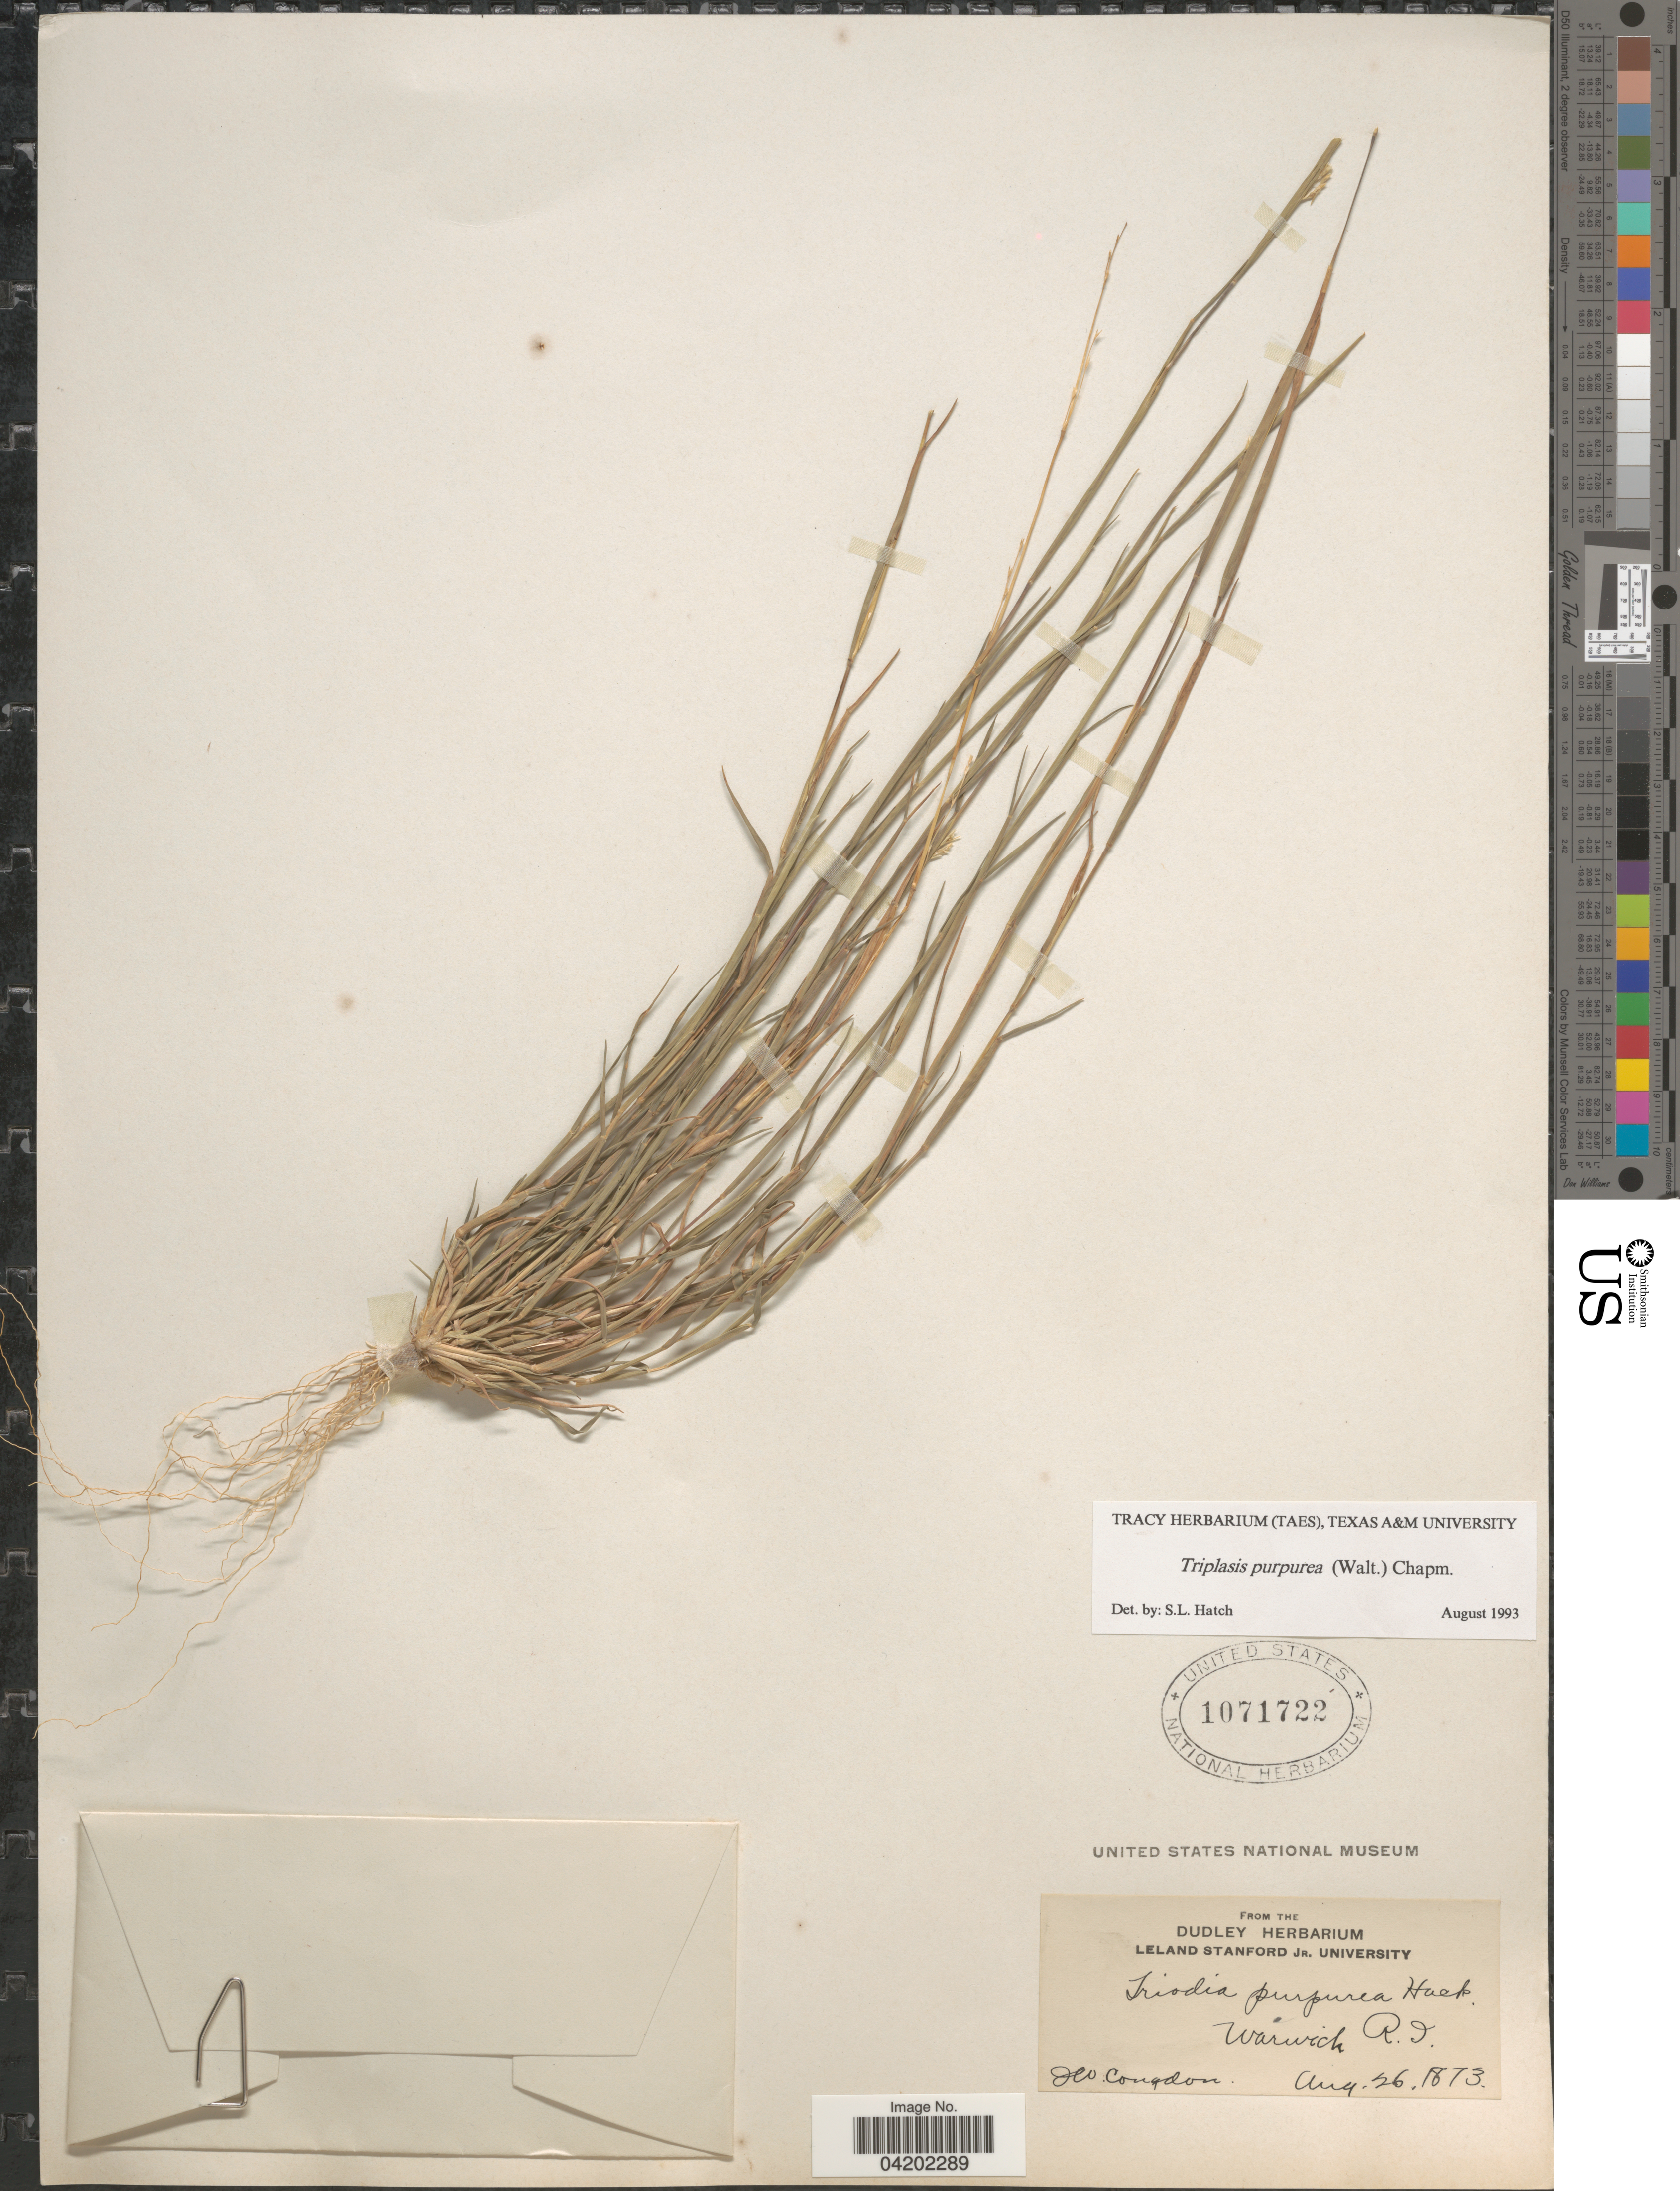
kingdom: Plantae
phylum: Tracheophyta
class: Liliopsida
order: Poales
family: Poaceae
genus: Triplasis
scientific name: Triplasis purpurea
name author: (Walter) Chapm.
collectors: J. W. Congdon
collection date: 1873-08-26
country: United States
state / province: Rhode Island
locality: Warwick.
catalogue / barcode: US 1071722